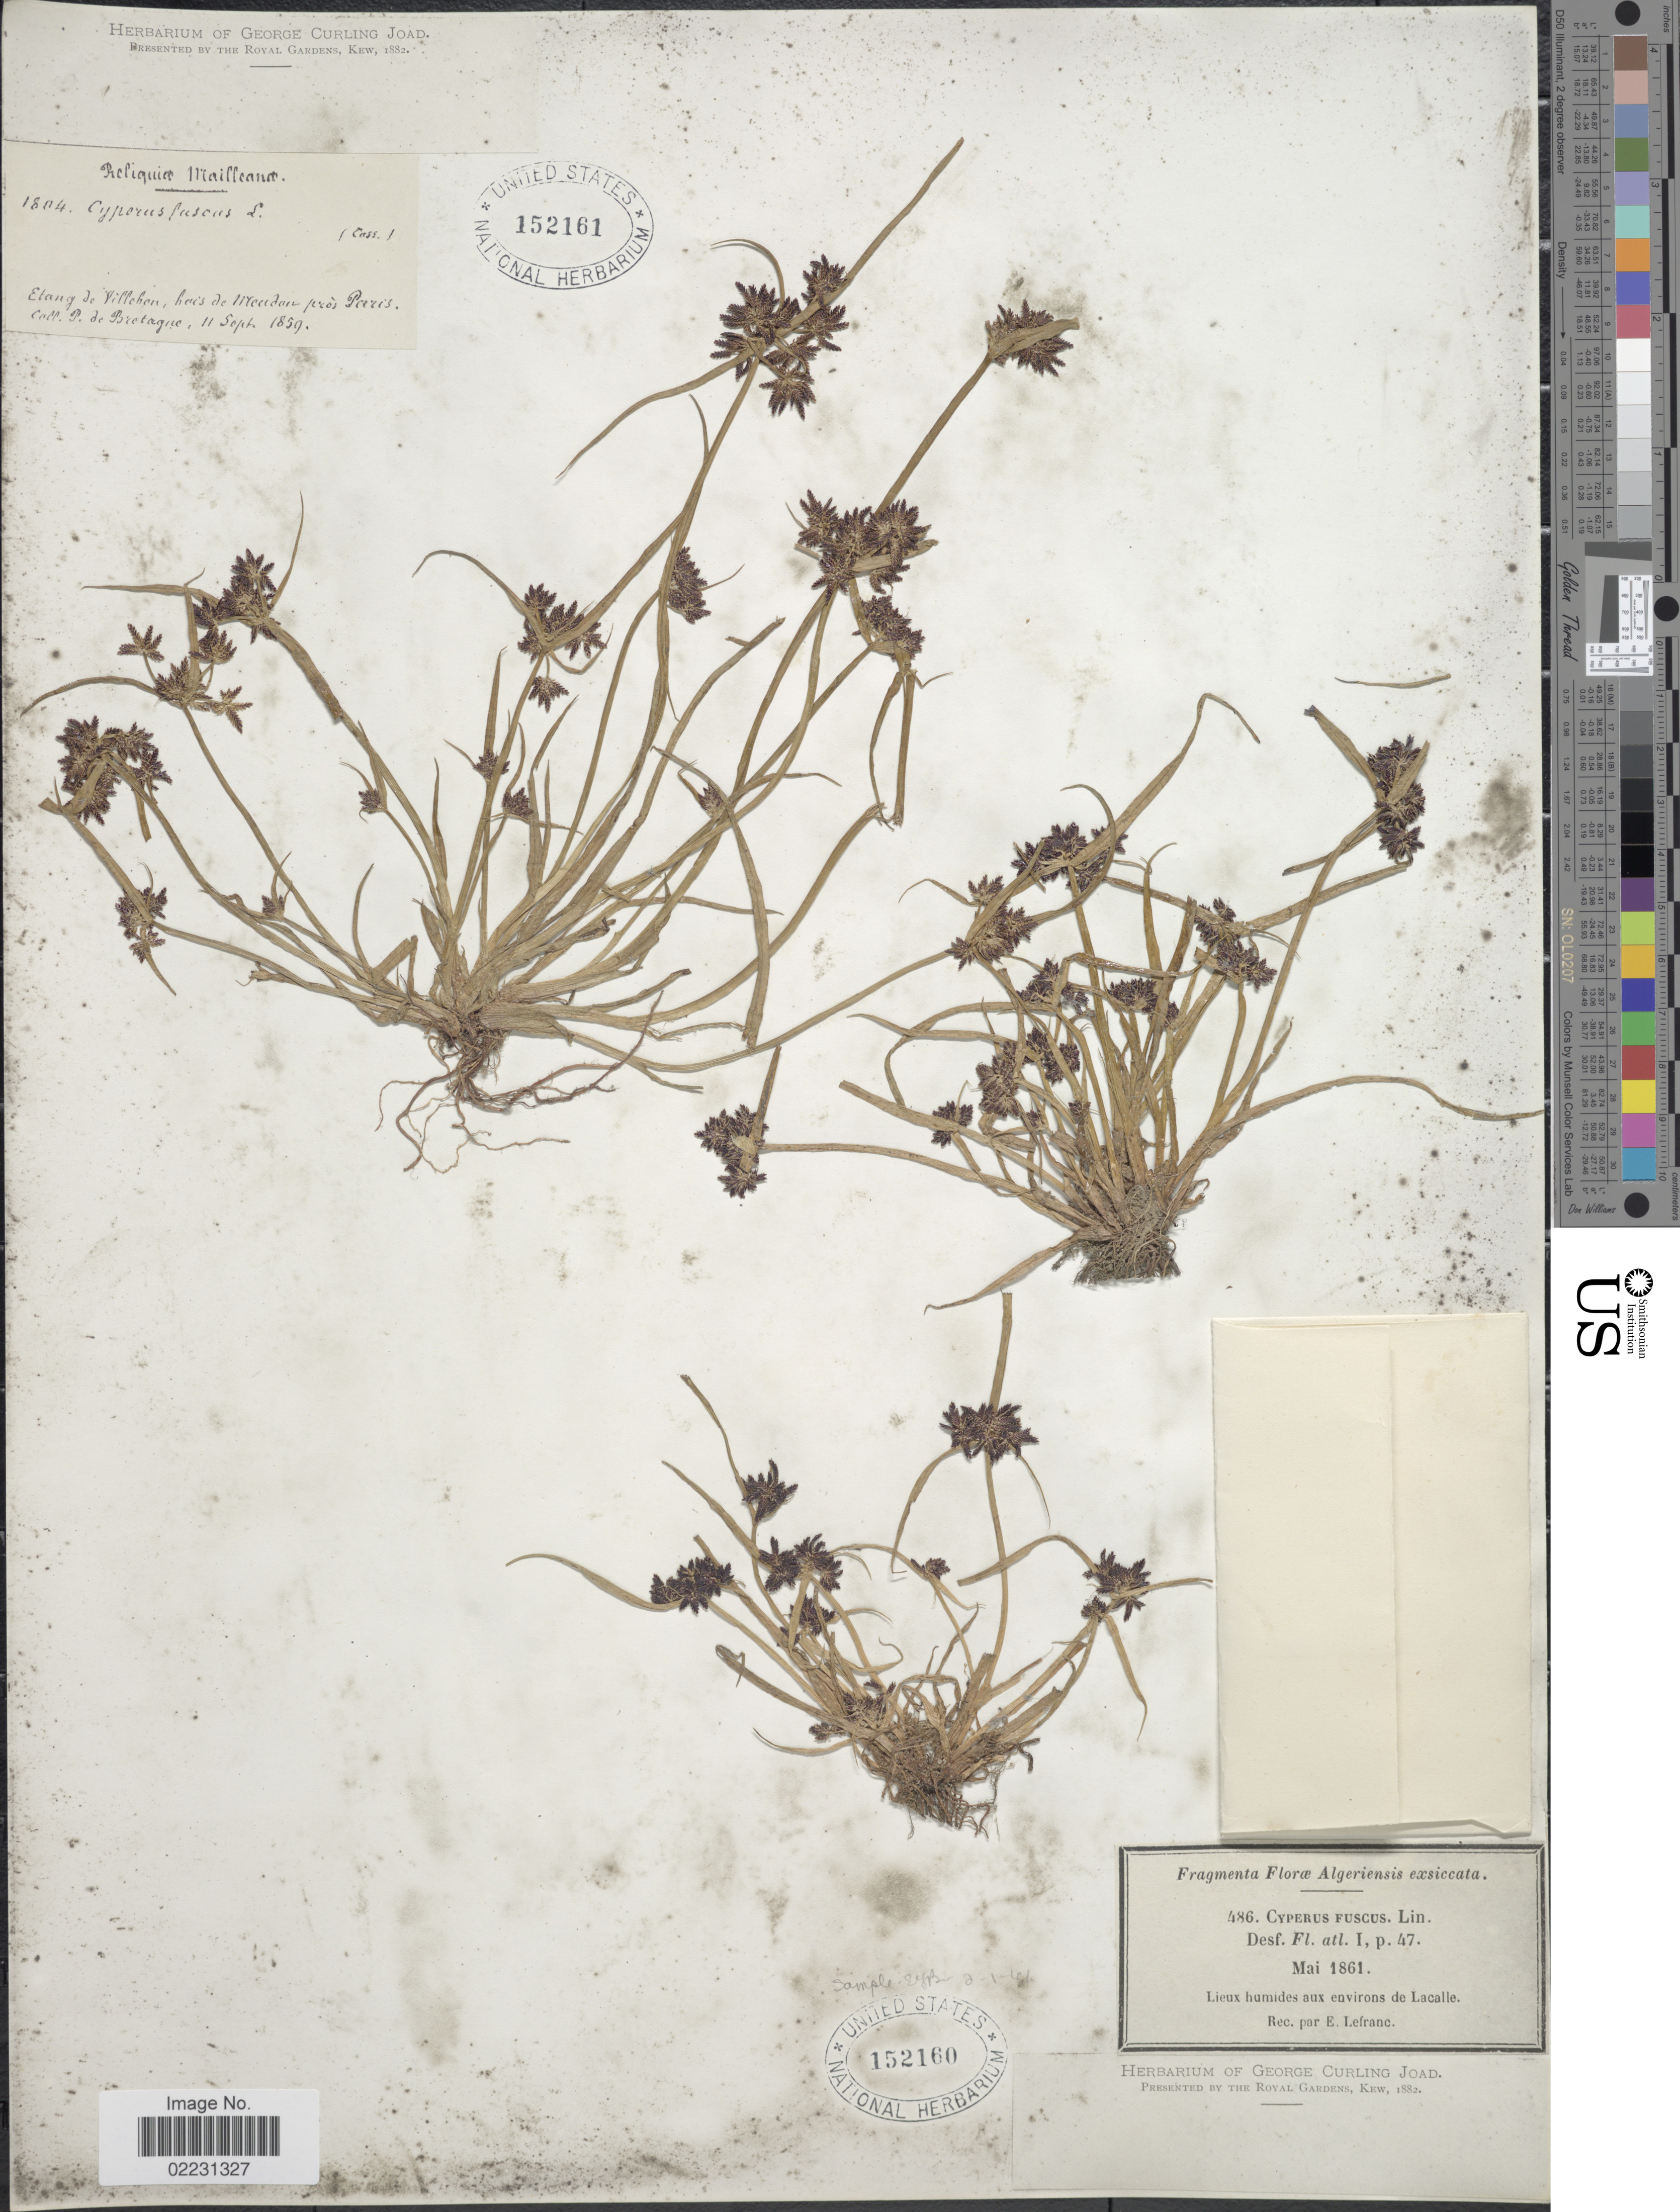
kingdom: Plantae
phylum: Tracheophyta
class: Liliopsida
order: Poales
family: Cyperaceae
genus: Cyperus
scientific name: Cyperus fuscus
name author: L.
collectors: ex herb. George Curling Joad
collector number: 486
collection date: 1861-05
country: Algeria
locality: Algeriensis. Lieux humides aux environs de Lacalle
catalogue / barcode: US 152160-2